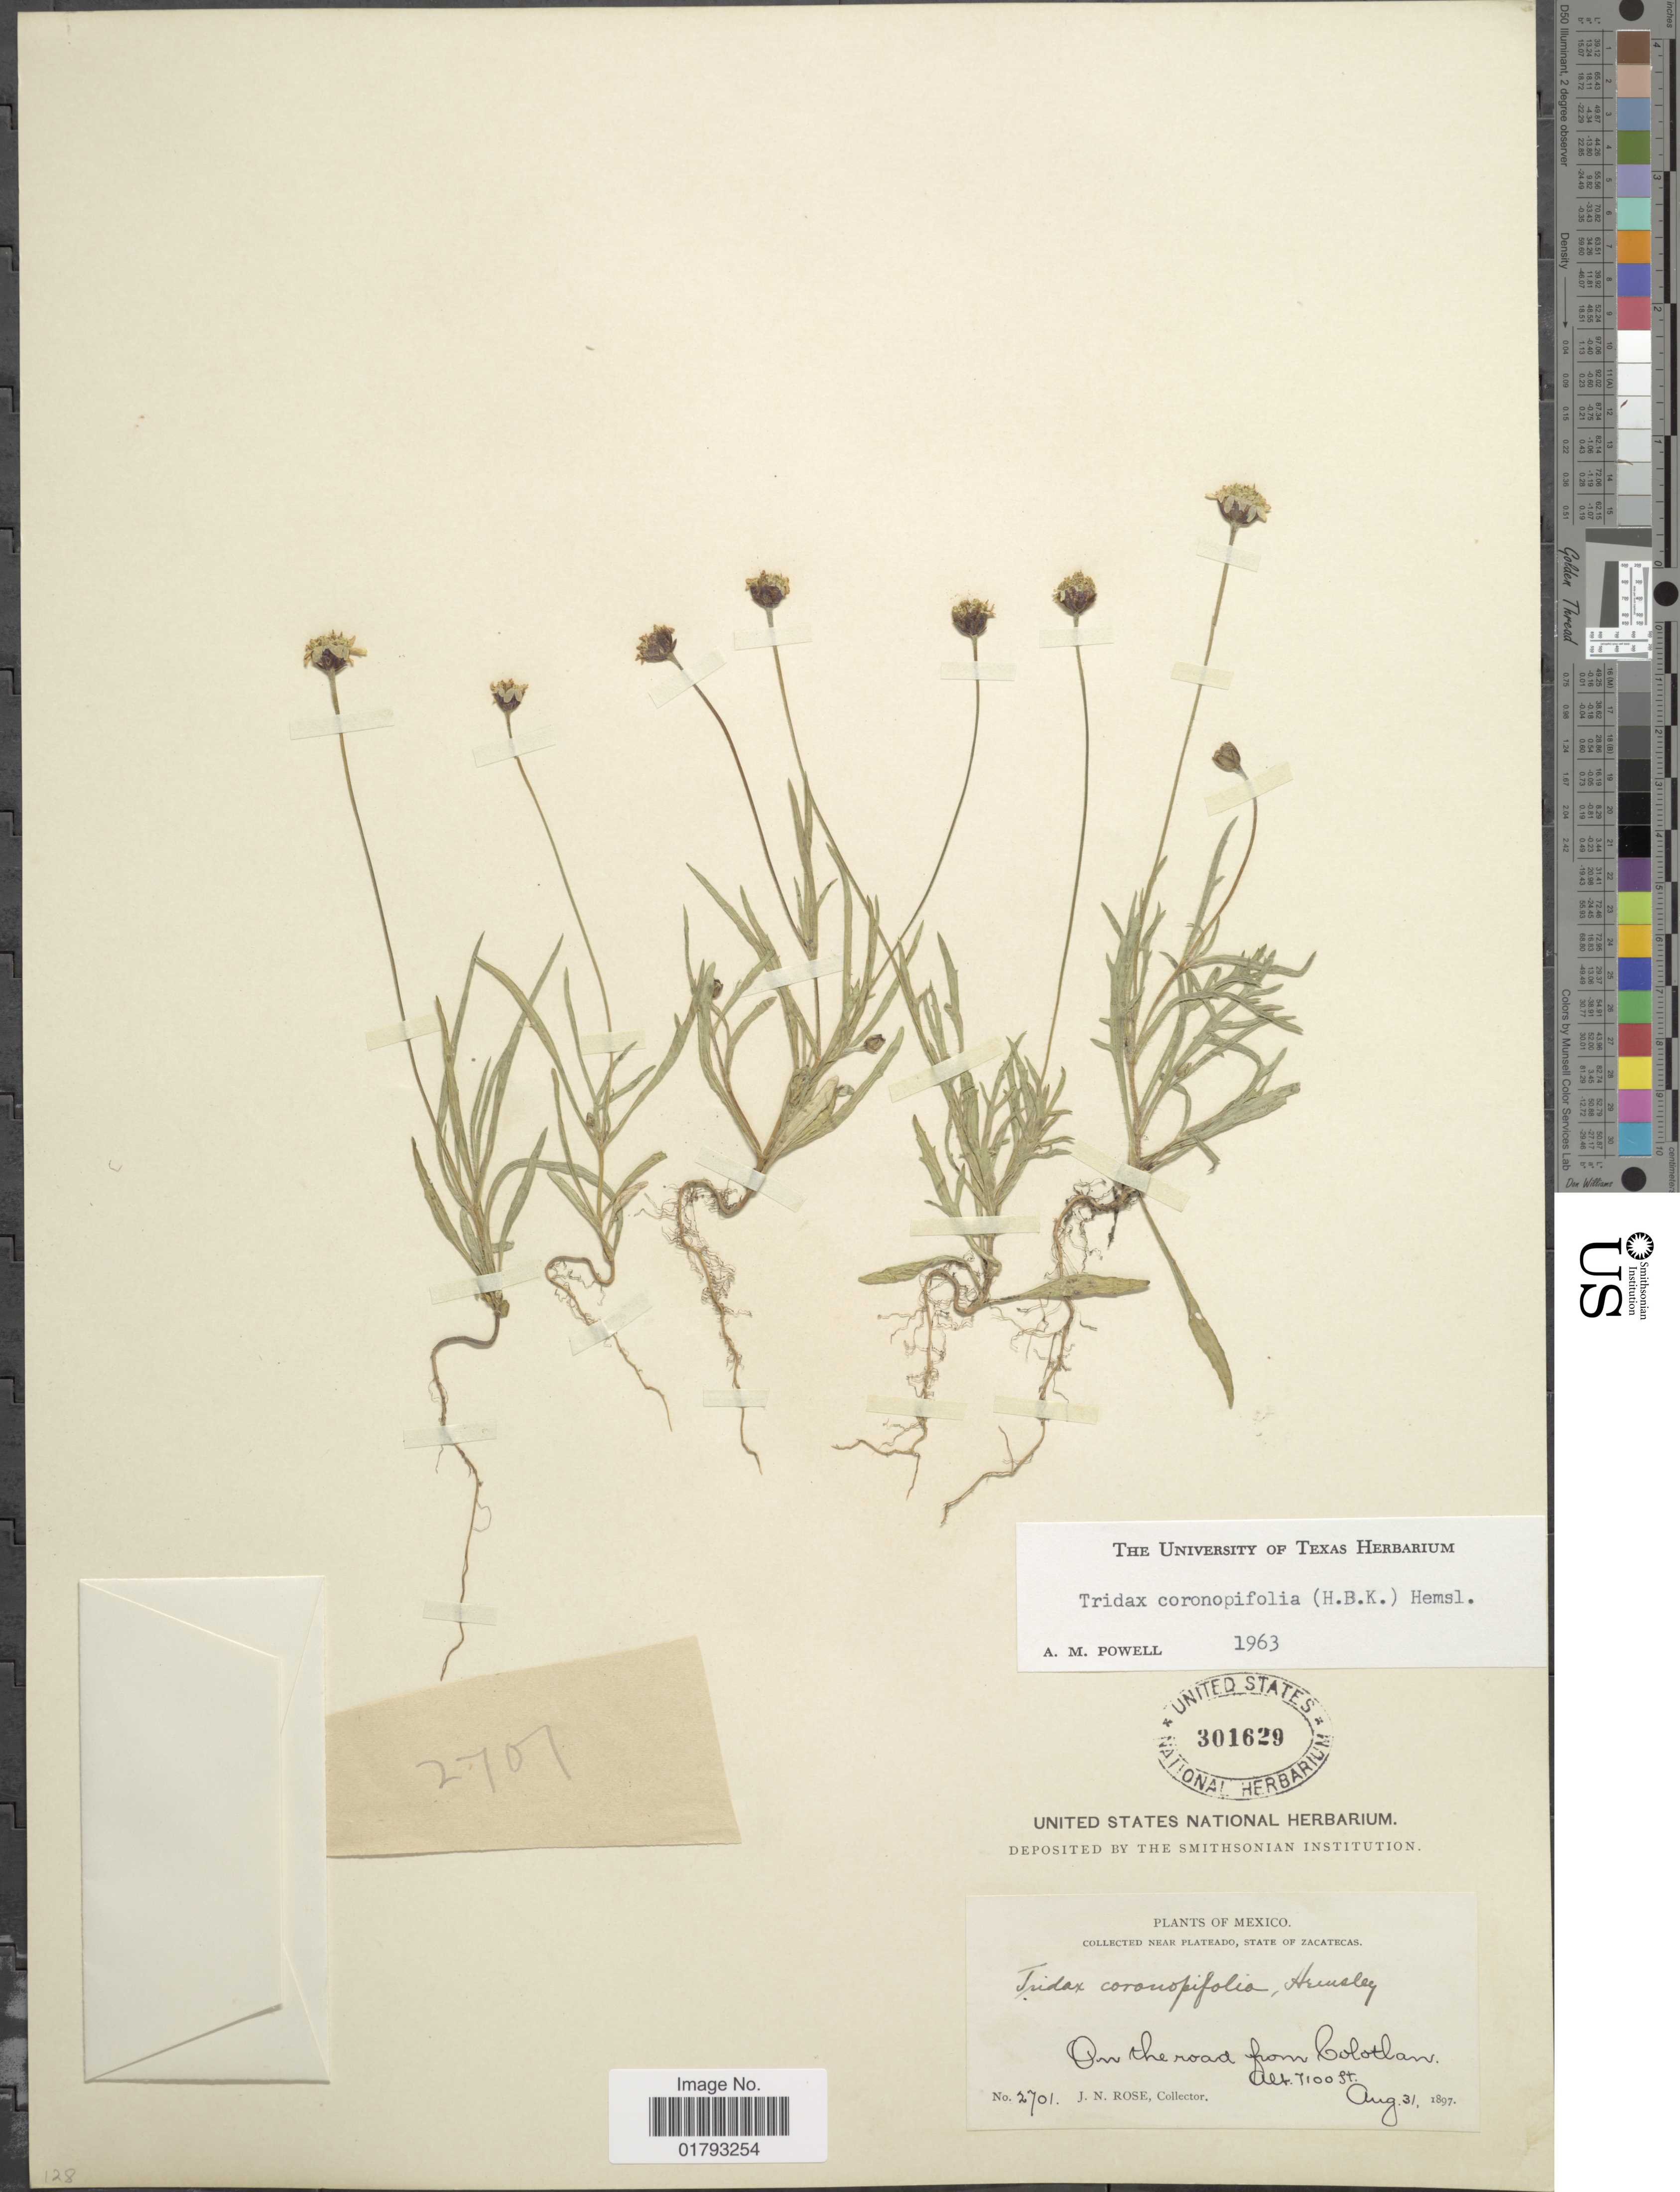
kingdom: Plantae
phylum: Tracheophyta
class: Magnoliopsida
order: Asterales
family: Asteraceae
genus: Tridax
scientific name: Tridax coronopifolia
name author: (Kunth) Hemsl.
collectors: J. N. Rose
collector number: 2701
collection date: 1897-08-31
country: Mexico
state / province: Zacatecas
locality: Mexico, near Plateado, State of Zacatecas, On the road from Colotlan.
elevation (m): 2164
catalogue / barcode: US 301629